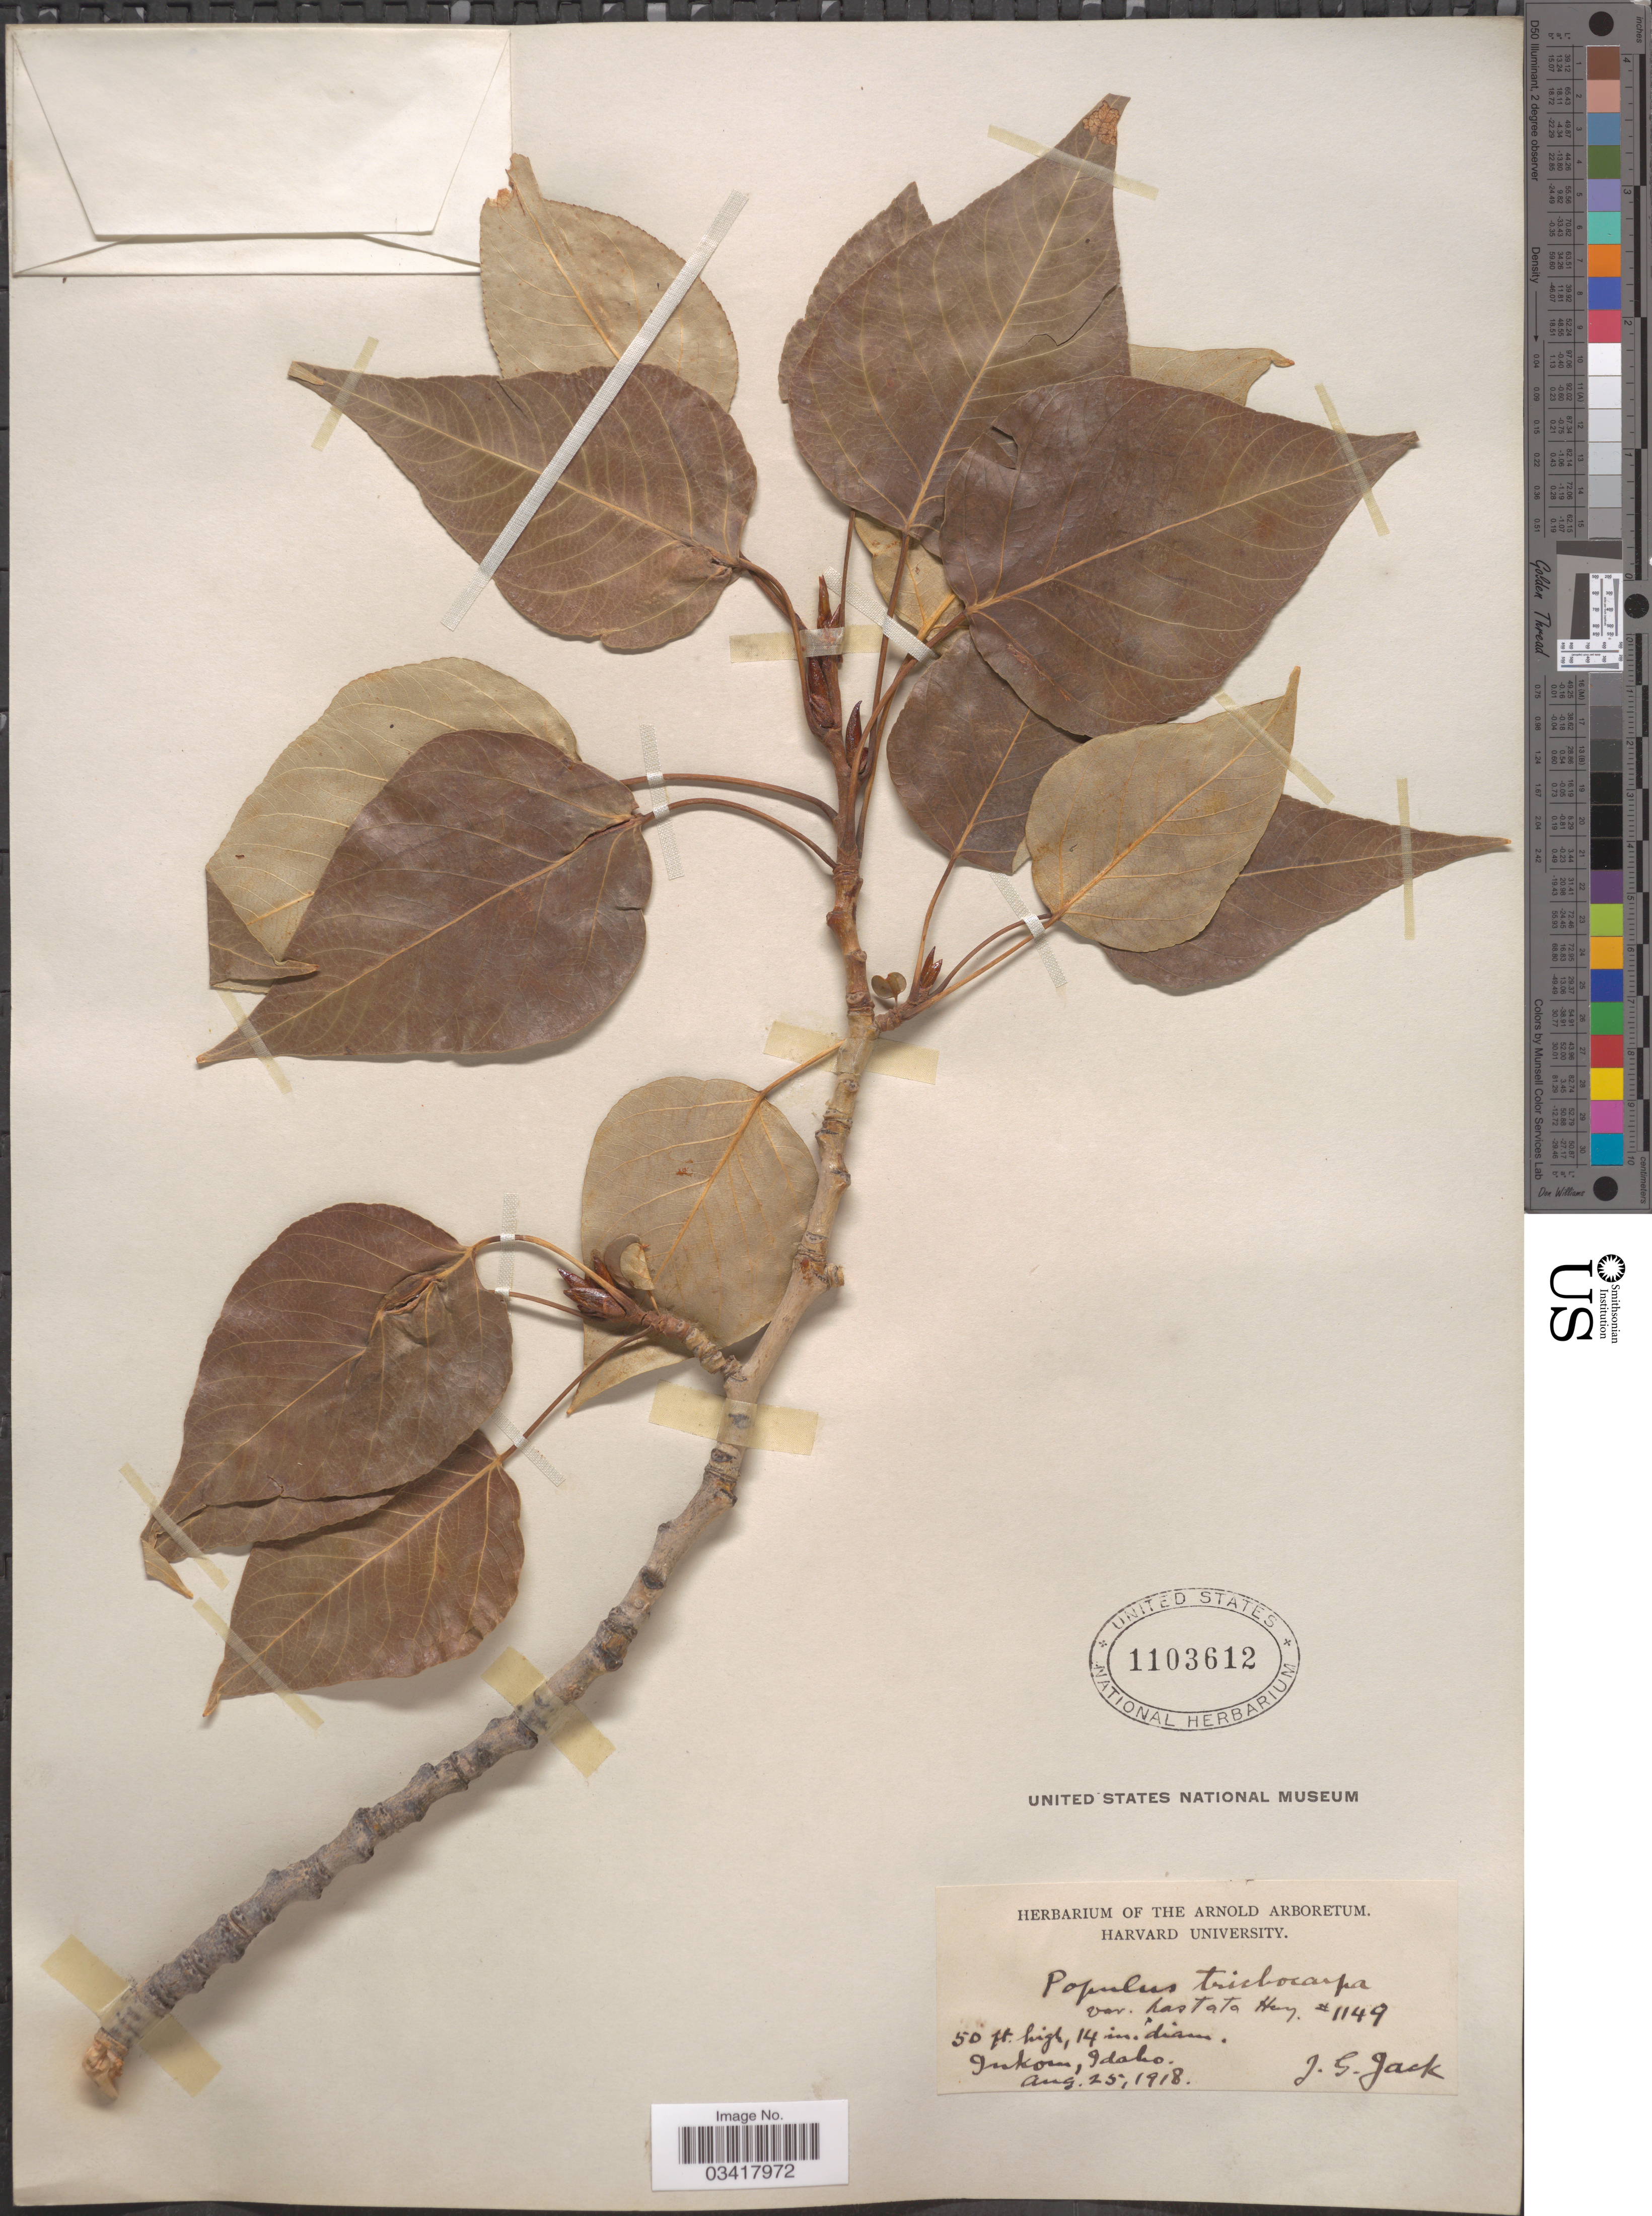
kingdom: Plantae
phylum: Tracheophyta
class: Magnoliopsida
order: Malpighiales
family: Salicaceae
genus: Populus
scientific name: Populus trichocarpa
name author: Torr. & A. Gray ex W. Hook.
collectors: J. G. Jack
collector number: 1149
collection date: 1918-08-25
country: United States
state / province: Idaho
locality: Inkom.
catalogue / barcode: US 1103612